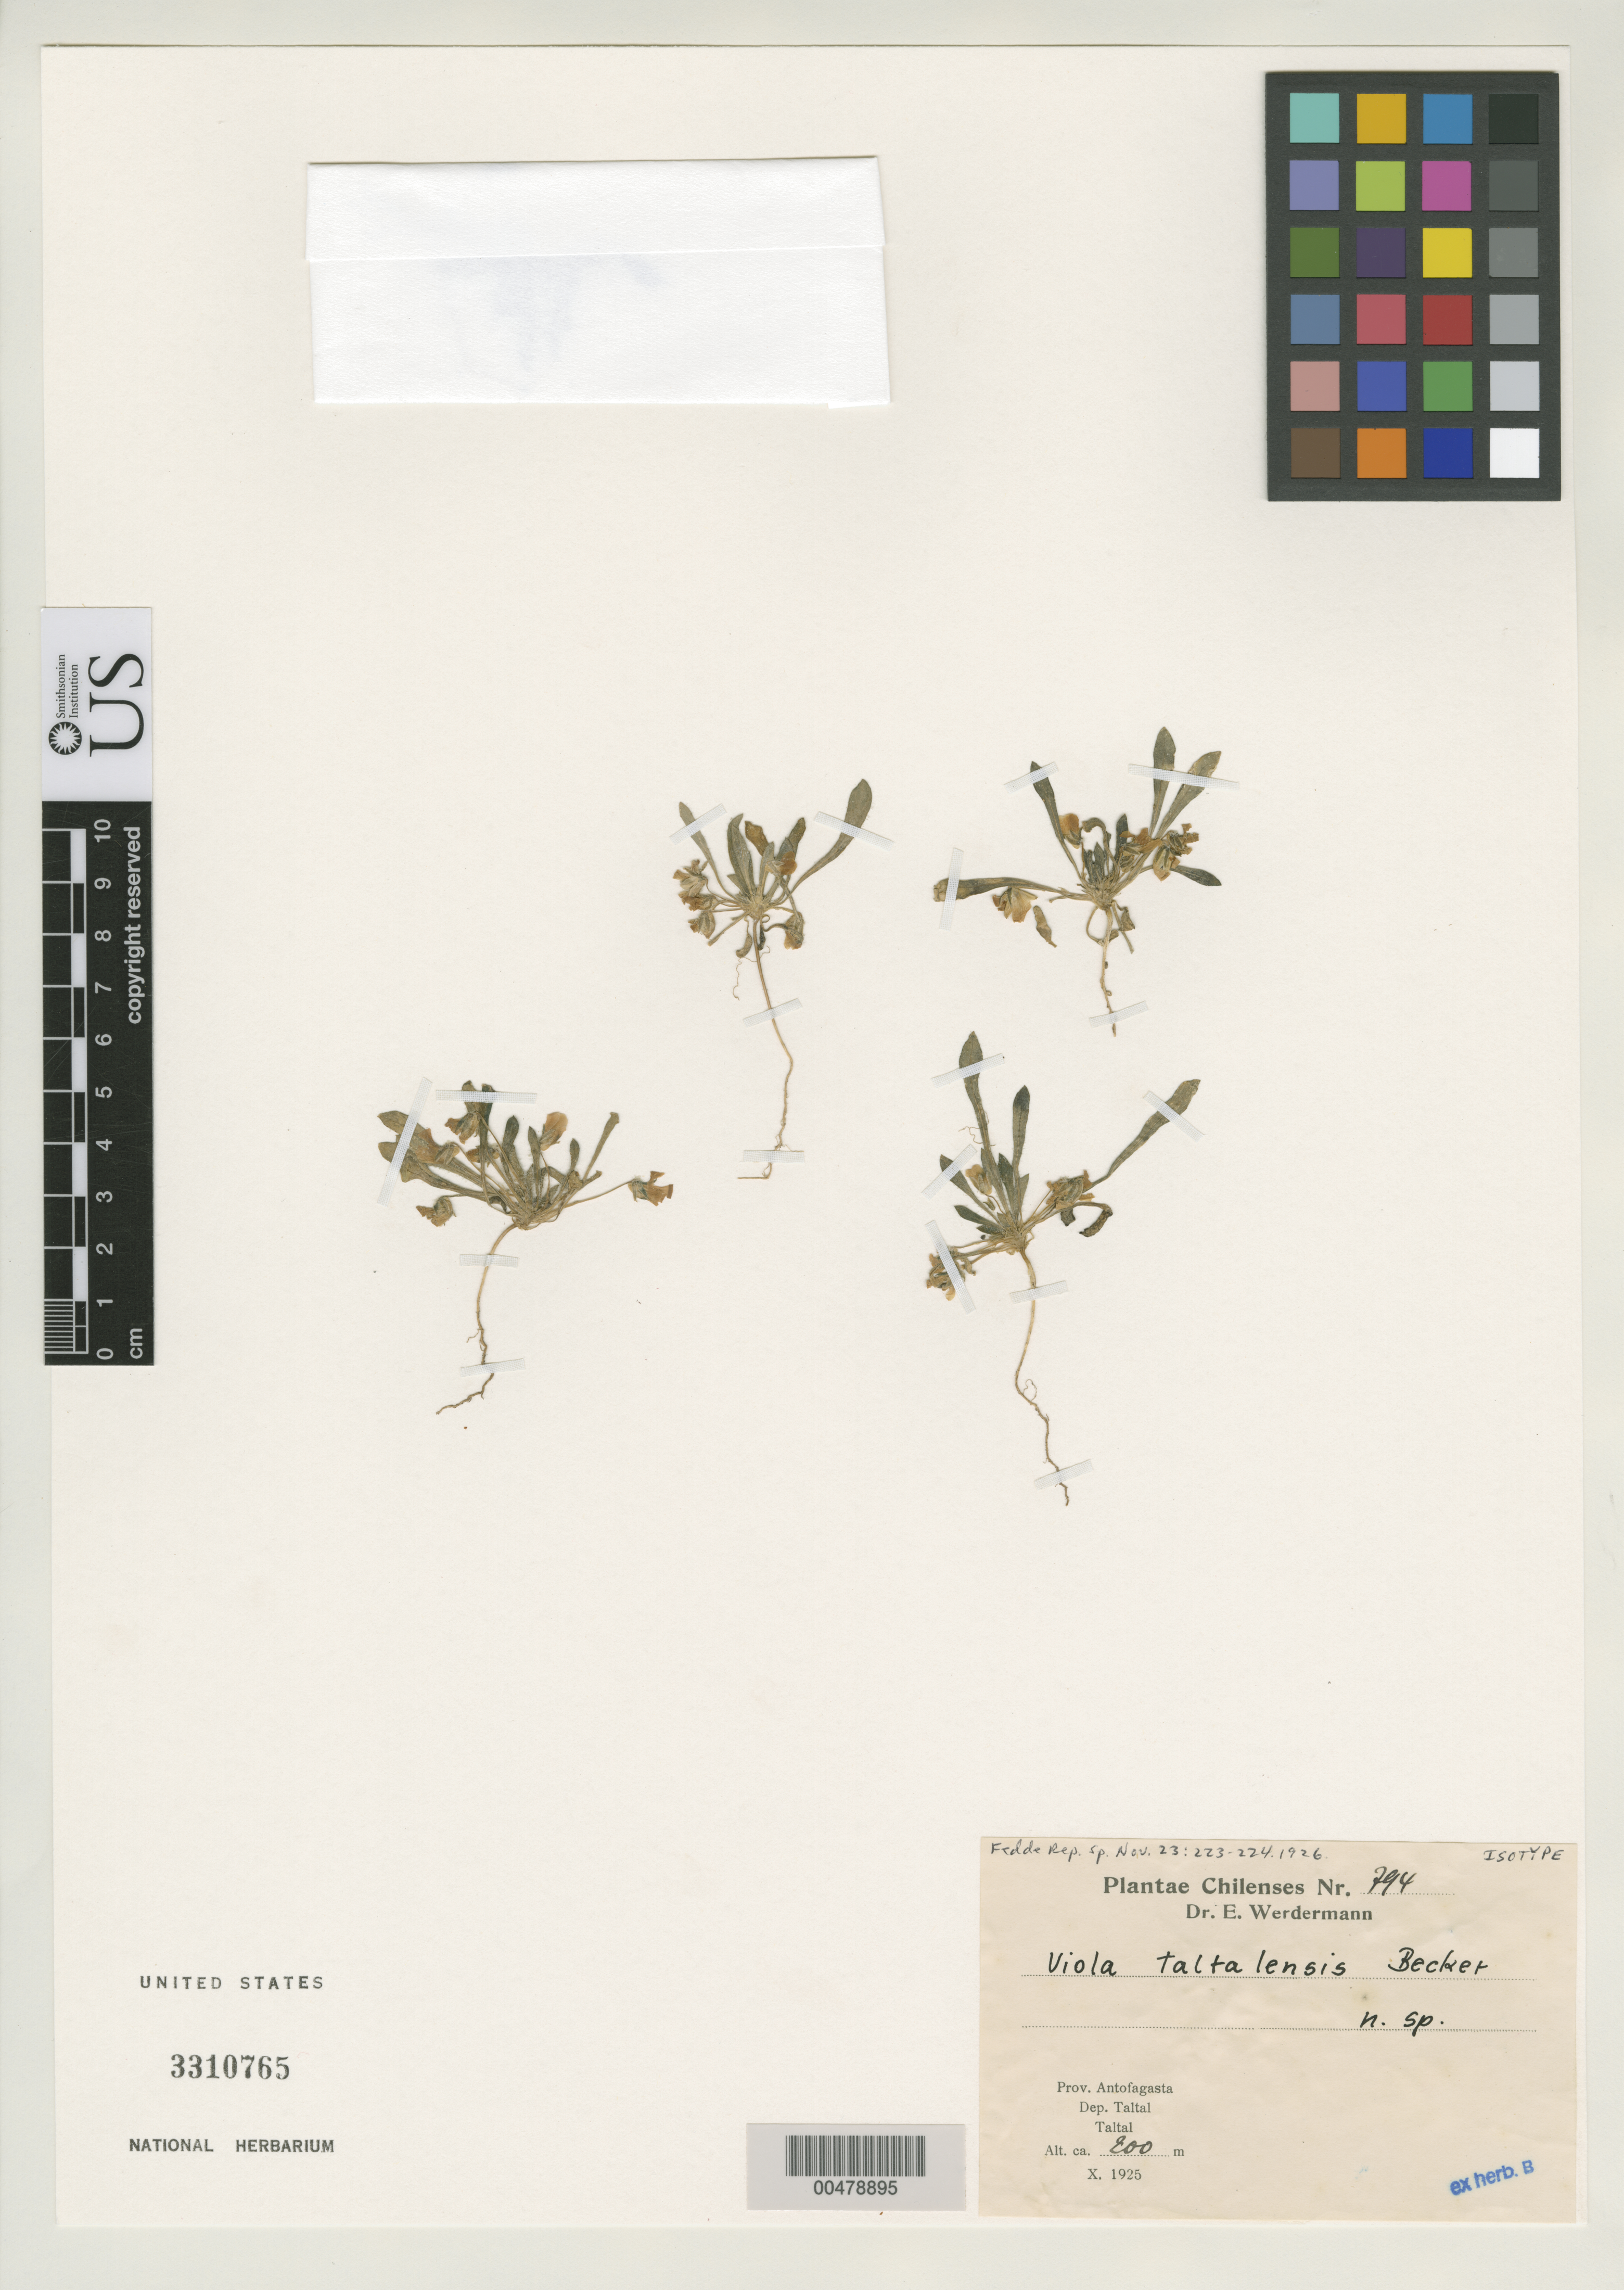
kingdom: Plantae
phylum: Tracheophyta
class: Magnoliopsida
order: Malpighiales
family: Violaceae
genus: Viola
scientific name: Viola taltalensis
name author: W. Becker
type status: Isotype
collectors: E. Werdermann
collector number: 794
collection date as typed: Oct 1925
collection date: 1925-10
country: Chile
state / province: Antofagasta (II)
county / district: Taltal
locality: Taltal.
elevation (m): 200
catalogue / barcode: US 3310765